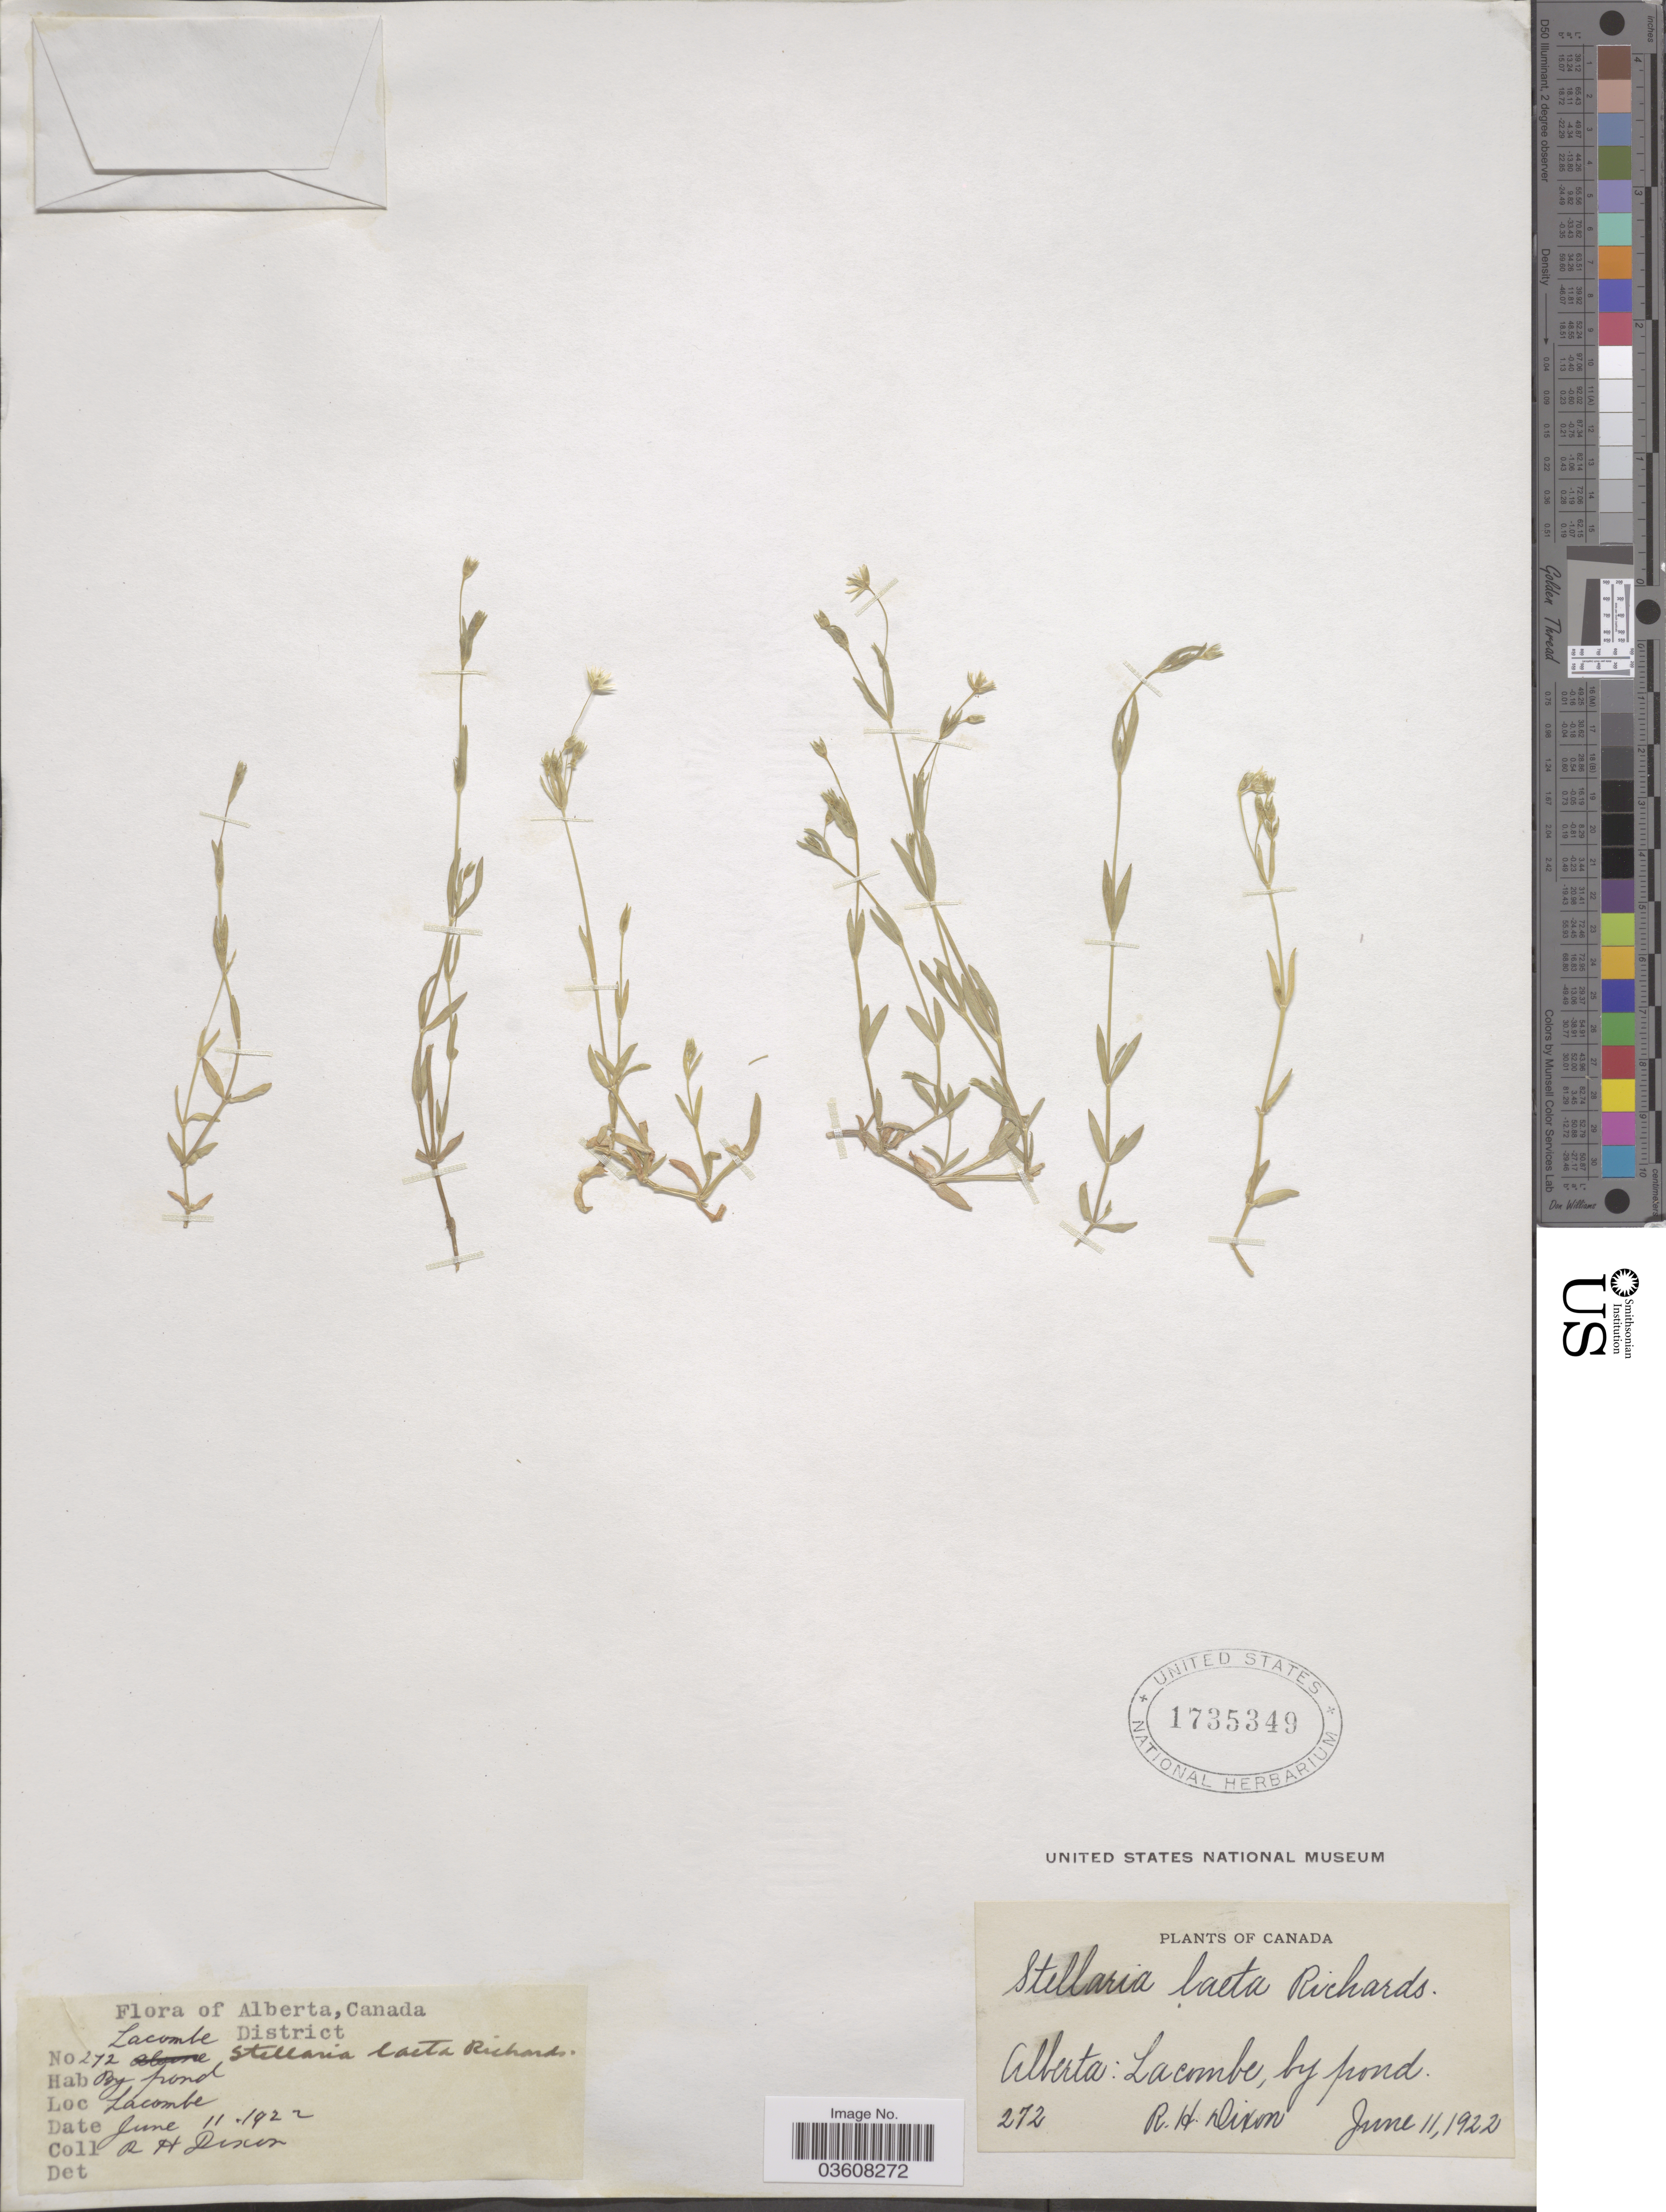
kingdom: Plantae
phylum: Tracheophyta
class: Magnoliopsida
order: Caryophyllales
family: Caryophyllaceae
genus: Stellaria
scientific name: Stellaria laeta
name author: Richards.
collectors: R. H. Dixon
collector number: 272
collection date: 1922-06-11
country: Canada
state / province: Alberta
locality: Lacombe District. By pond. Lacombe.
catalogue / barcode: US 1735349